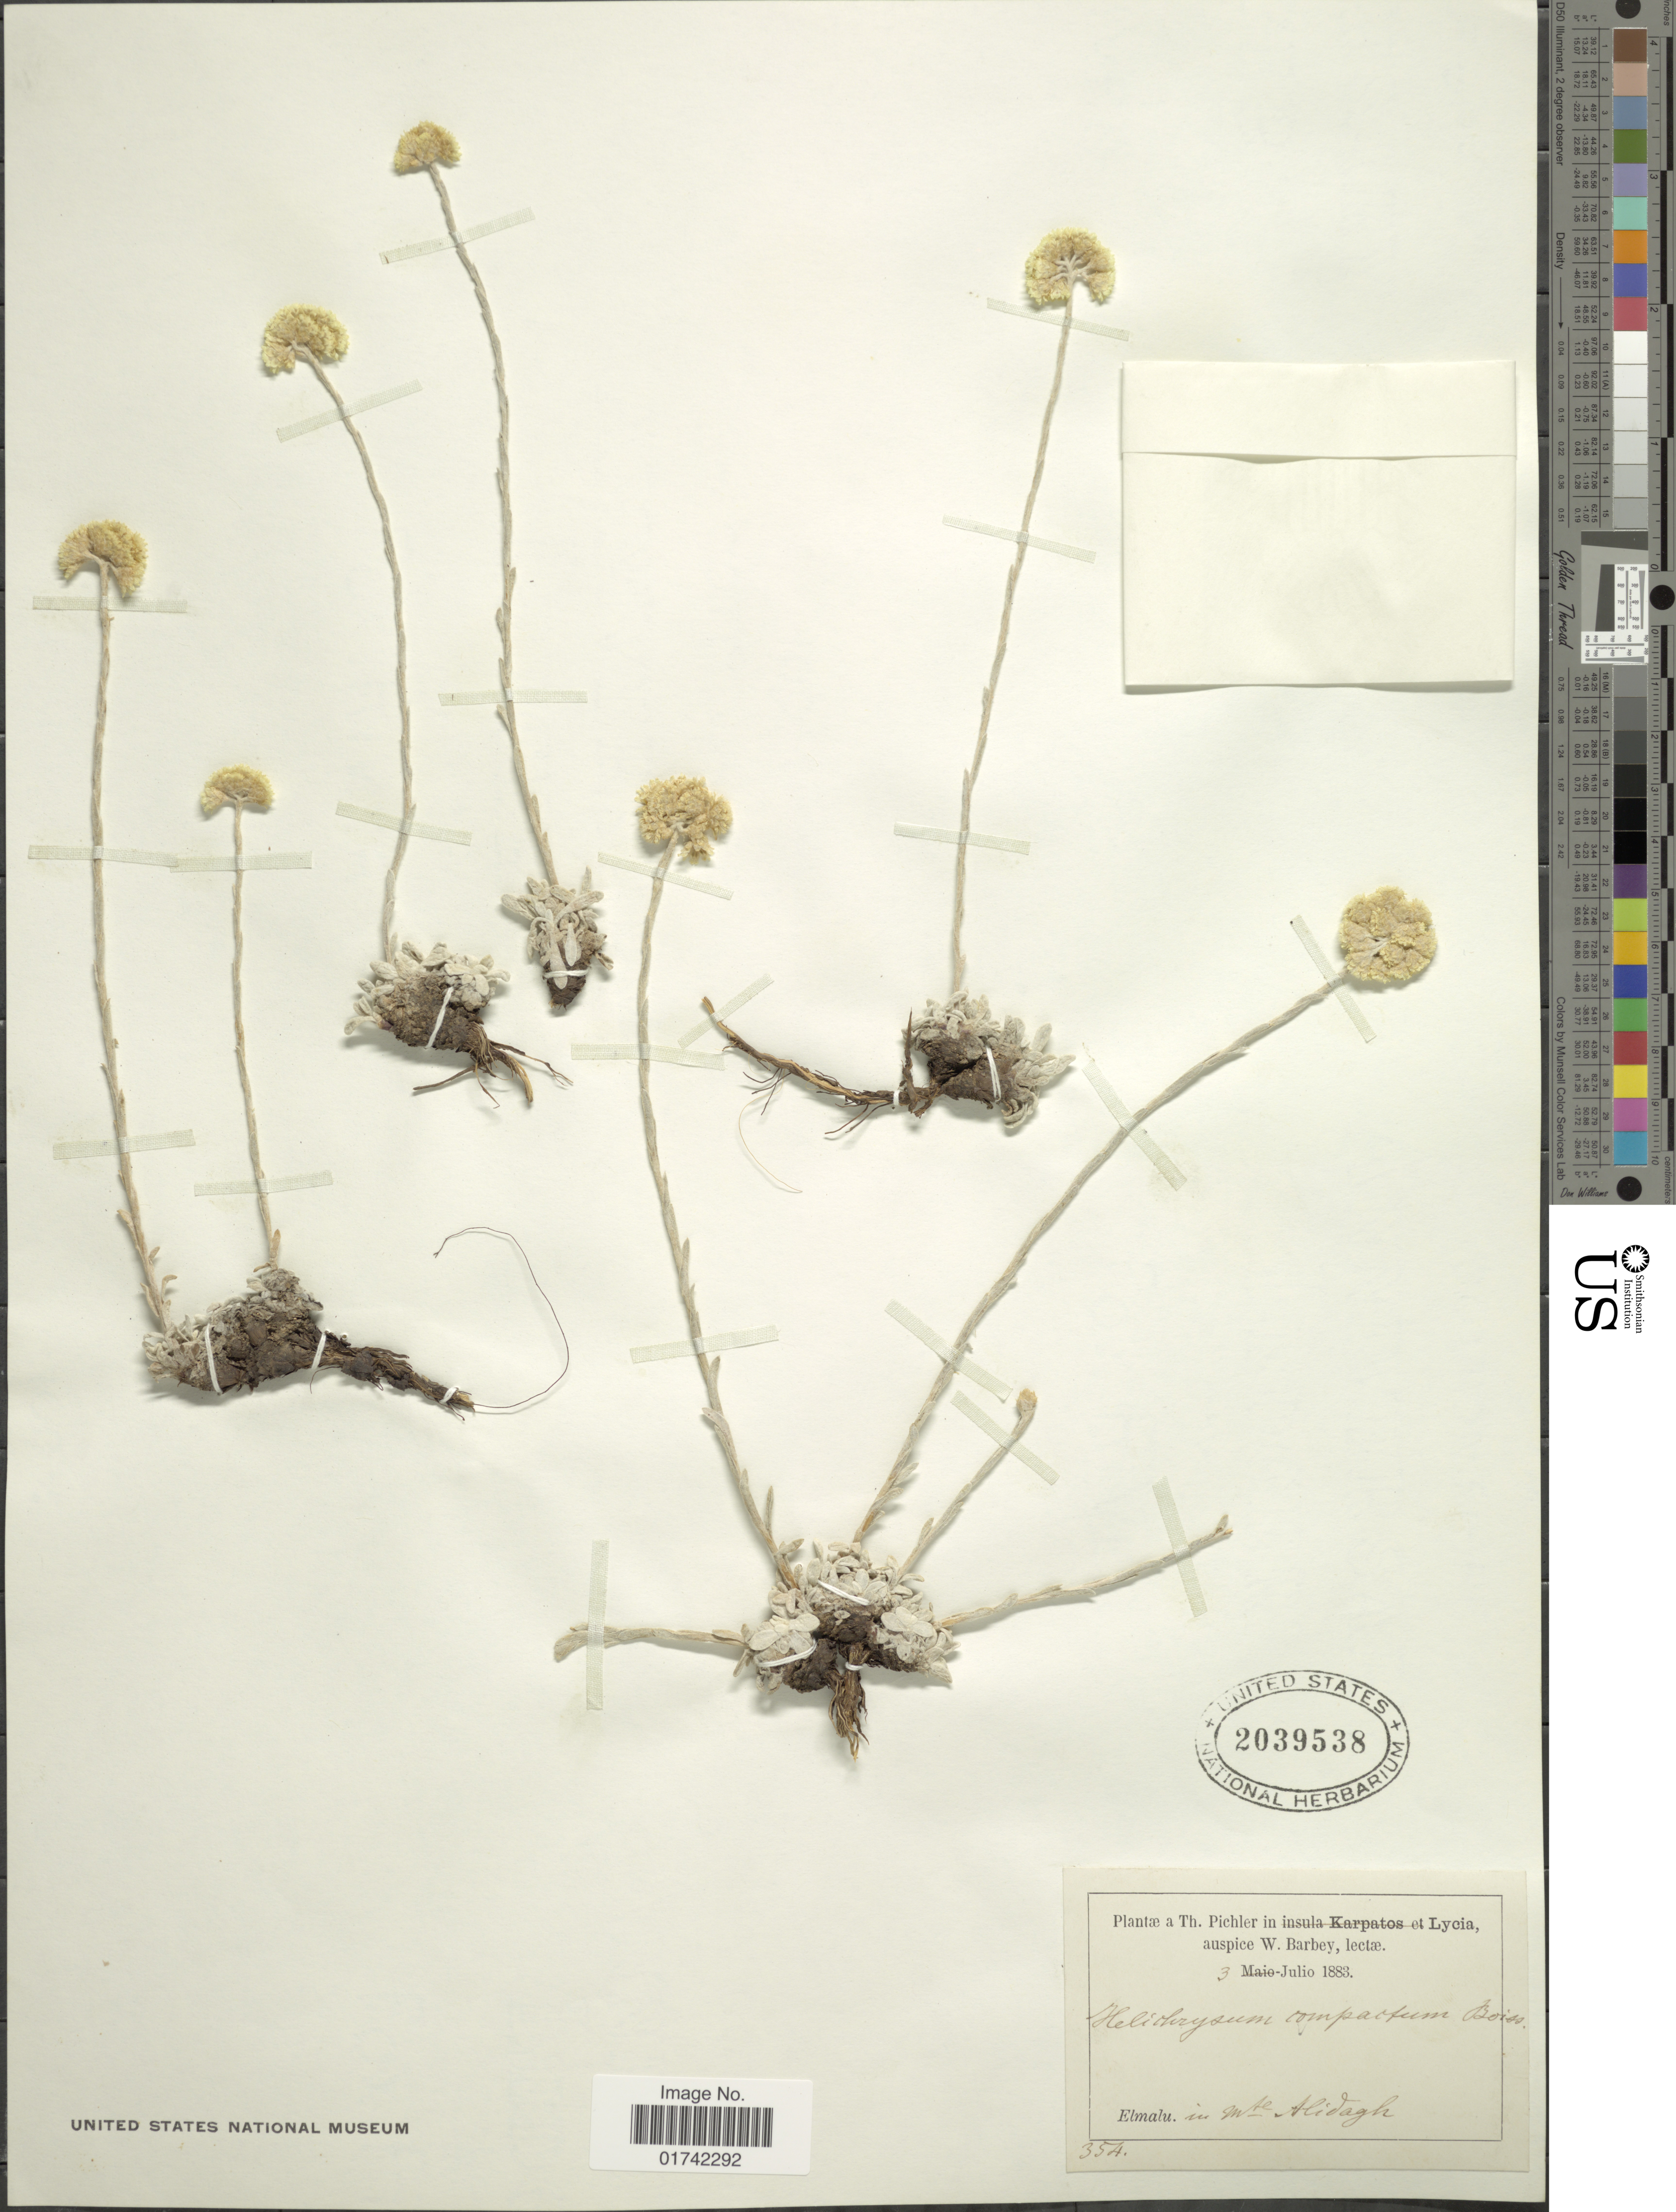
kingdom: Plantae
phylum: Tracheophyta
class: Magnoliopsida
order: Asterales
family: Asteraceae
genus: Helichrysum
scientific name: Helichrysum compactum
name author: Boiss.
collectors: T. Pichler & W. Barbey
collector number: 35A*?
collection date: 1883-07-03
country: Turkey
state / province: Antalya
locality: Lycia, Elmalu, in Mte Alidagh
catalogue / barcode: US 2039538